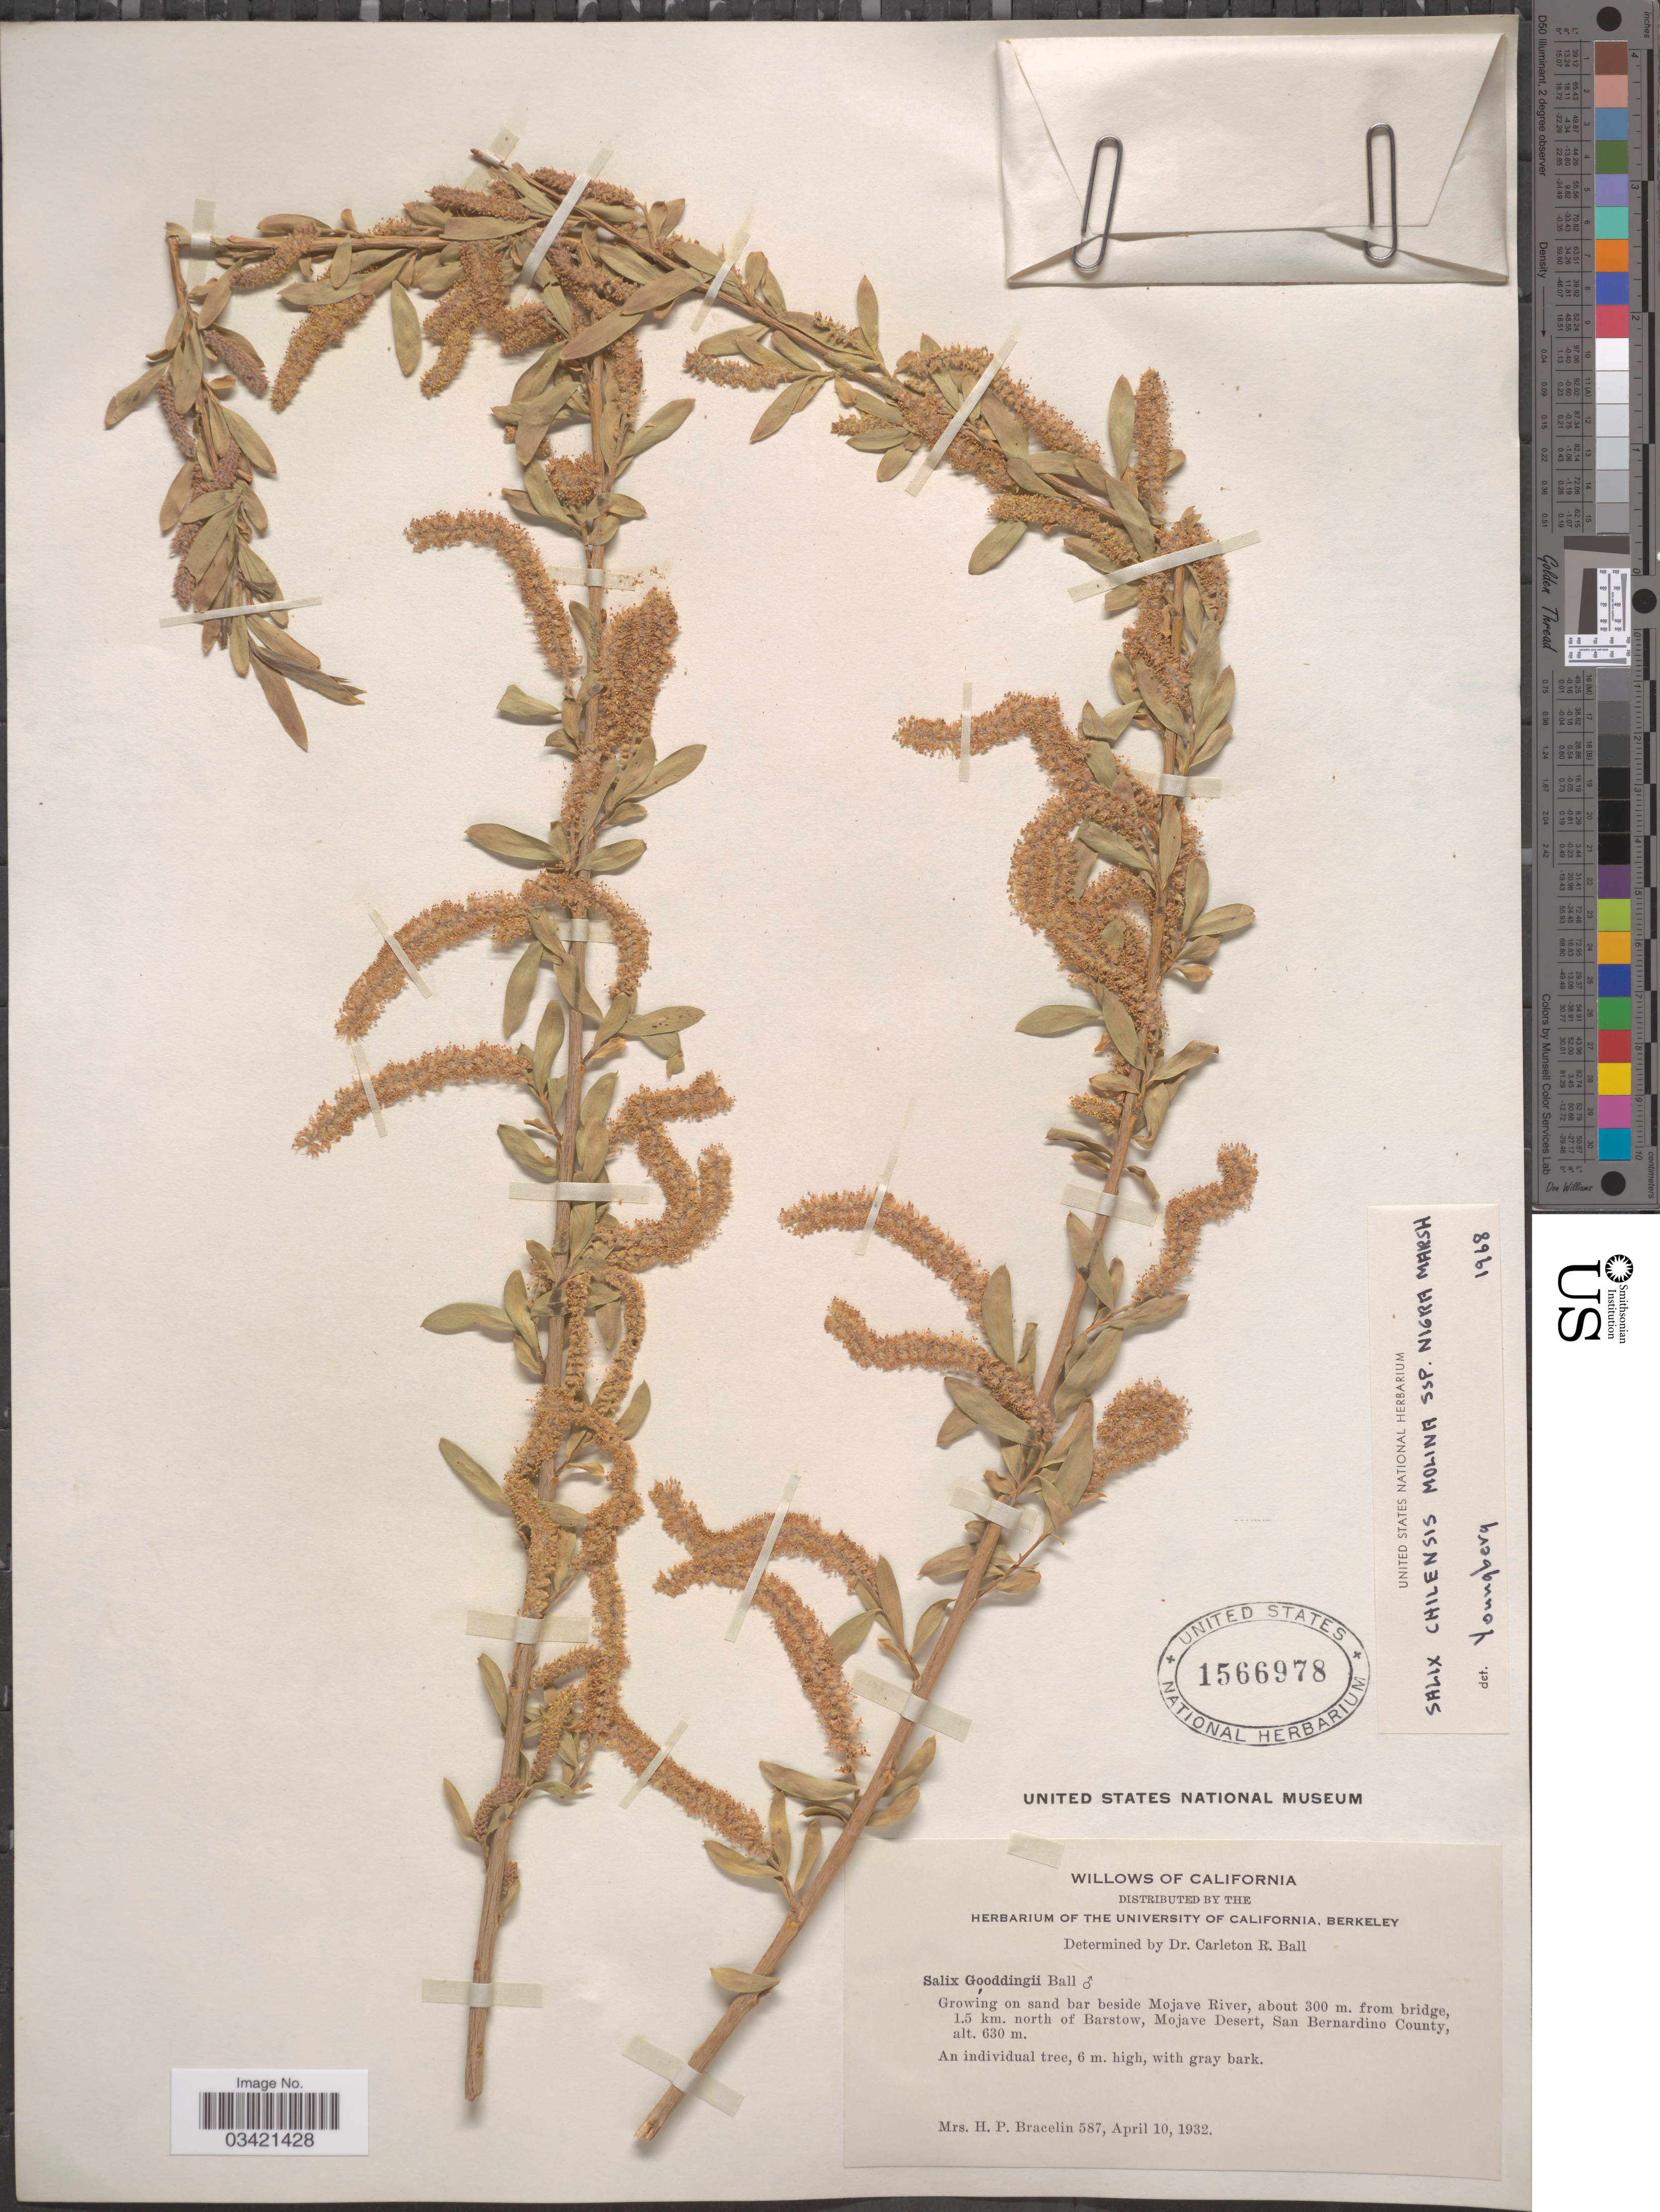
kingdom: Plantae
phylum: Tracheophyta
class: Magnoliopsida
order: Malpighiales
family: Salicaceae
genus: Salix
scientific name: Salix gooddingii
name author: C.R. Ball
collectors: H. Bracelin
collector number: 587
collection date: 1932-04-10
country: United States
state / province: California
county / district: San Bernardino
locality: Growing on sand bar beside Mojave River, about 300 m. from bridge, 1.5 km. north of Barstow, Mojave Desert, San Bernardino County.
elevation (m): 630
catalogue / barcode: US 1566978